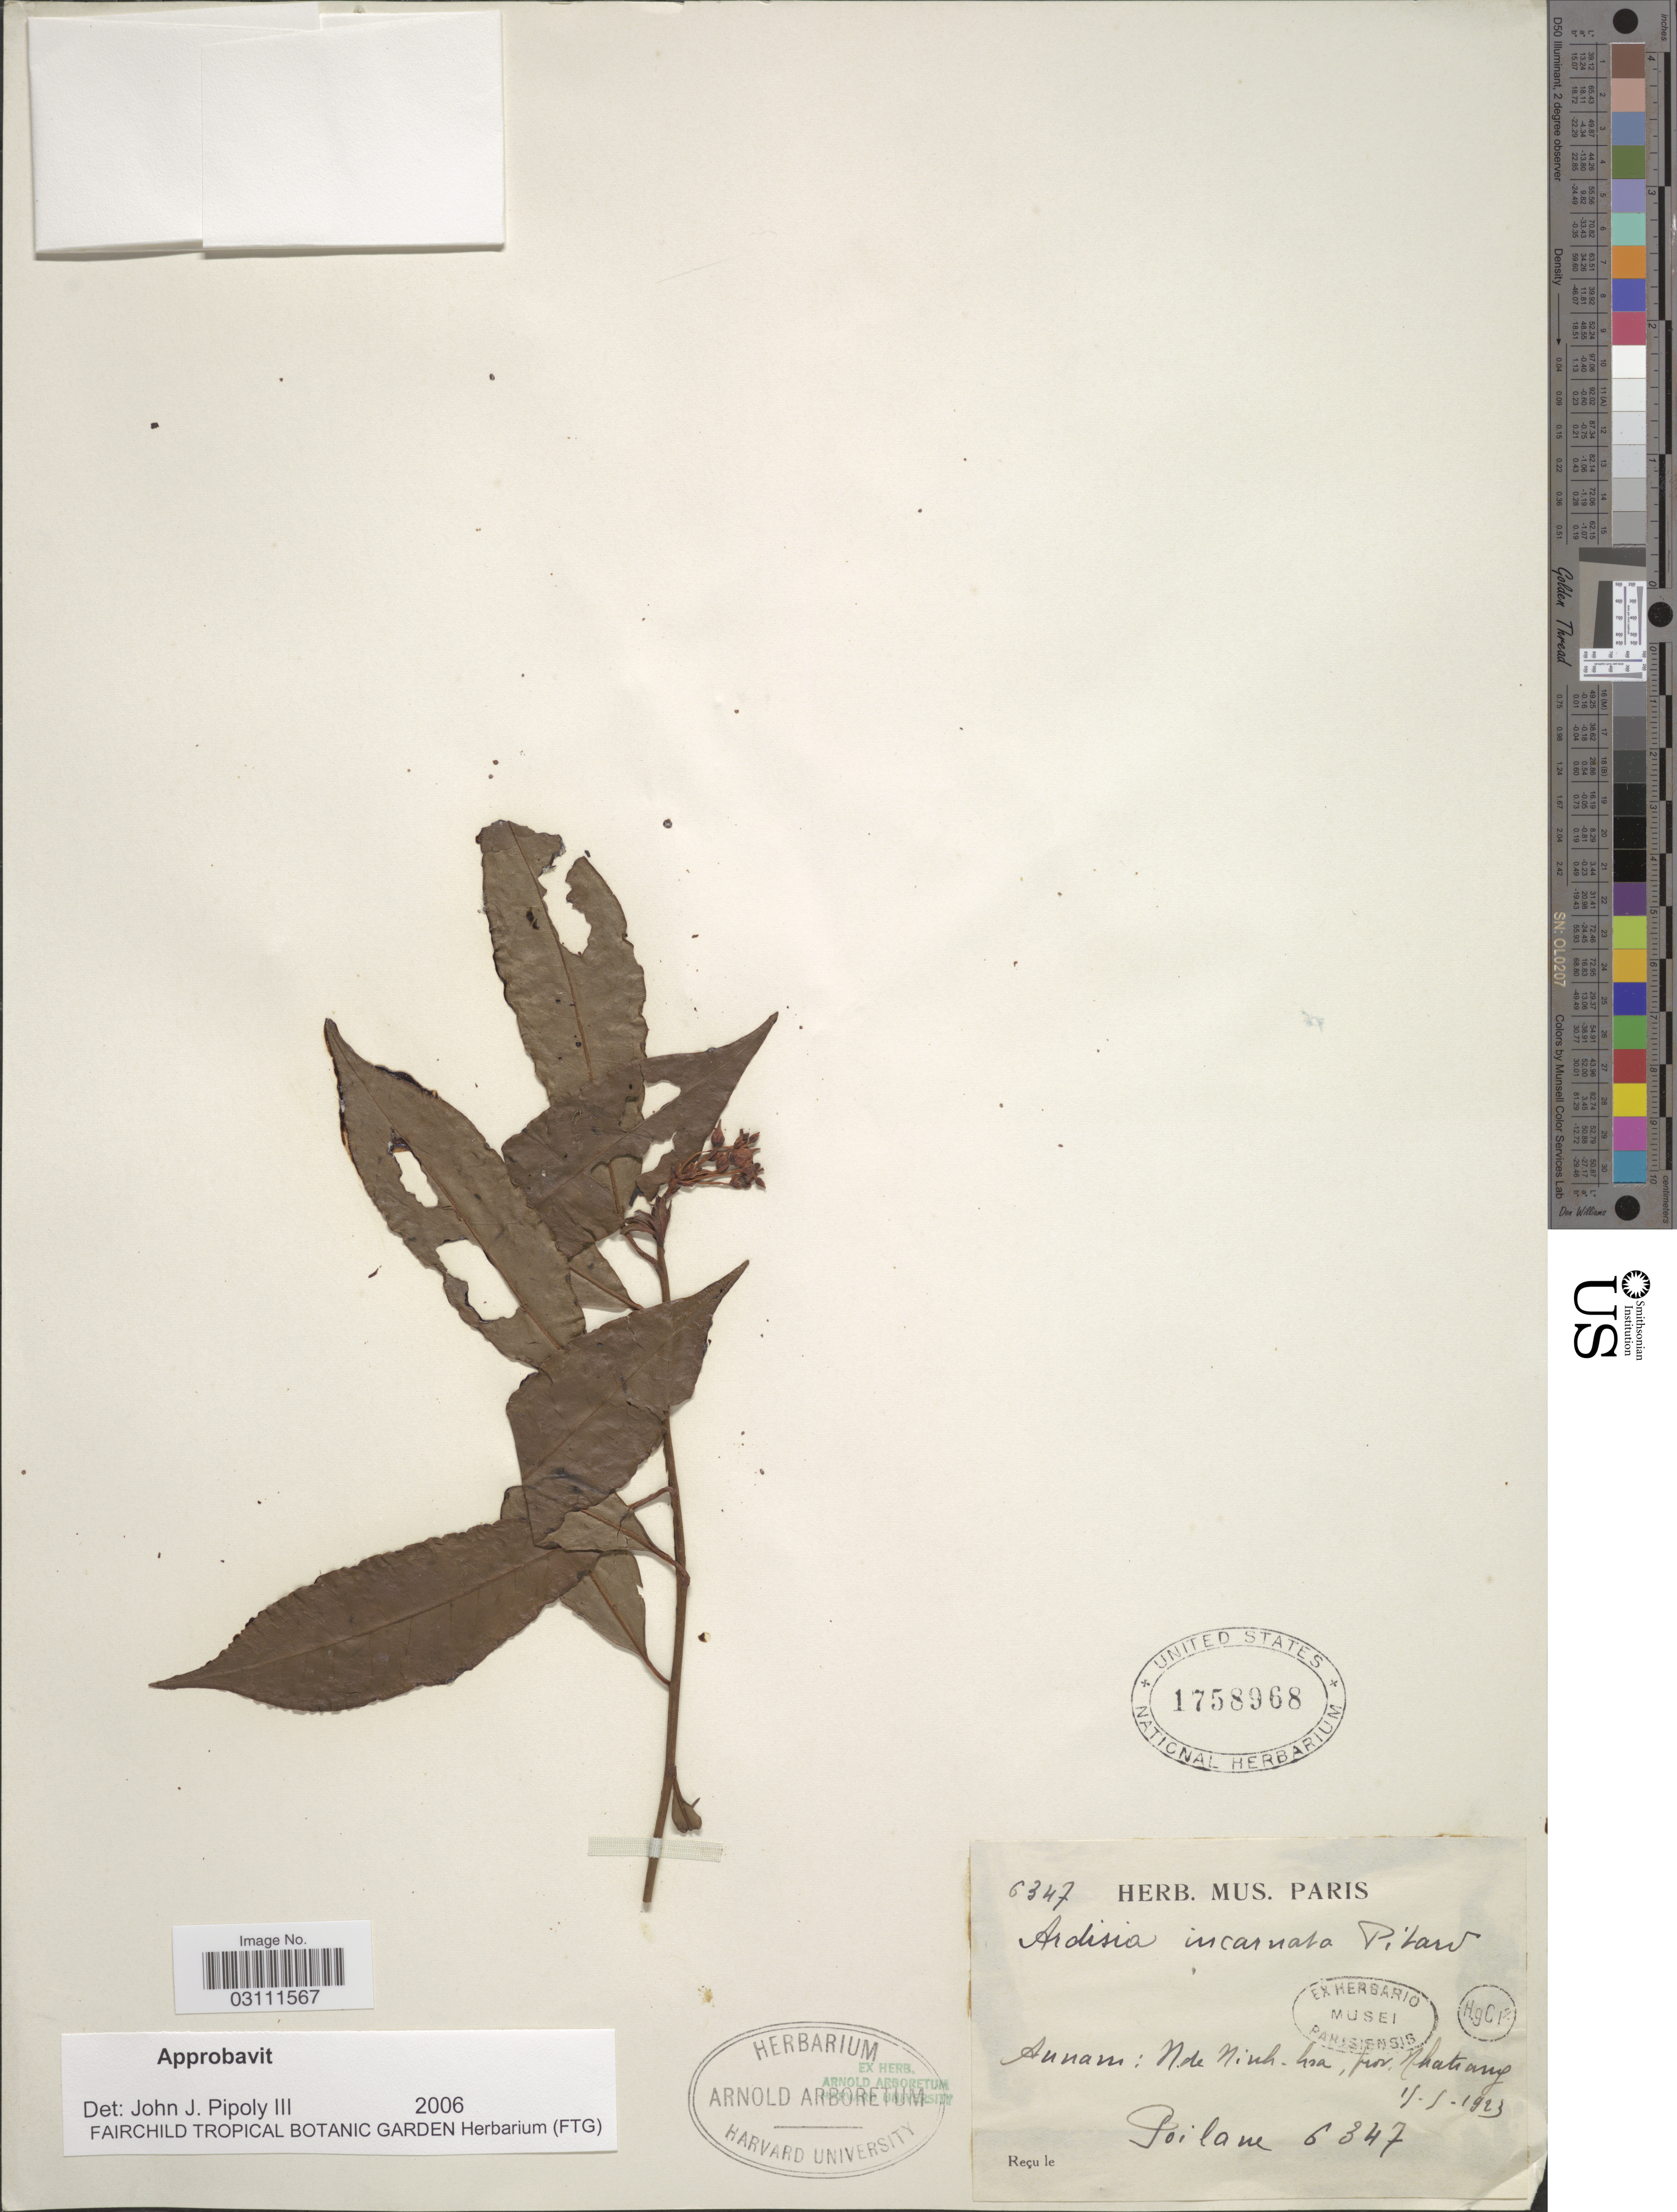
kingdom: Plantae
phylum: Tracheophyta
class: Magnoliopsida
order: Ericales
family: Primulaceae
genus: Ardisia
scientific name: Ardisia incarnata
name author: Pit.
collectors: -. Poilane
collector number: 6347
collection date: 1923-05-15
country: Vietnam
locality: N. de Ninh. hsa [interpreted], prov. Nhatiang.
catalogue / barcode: US 1758968